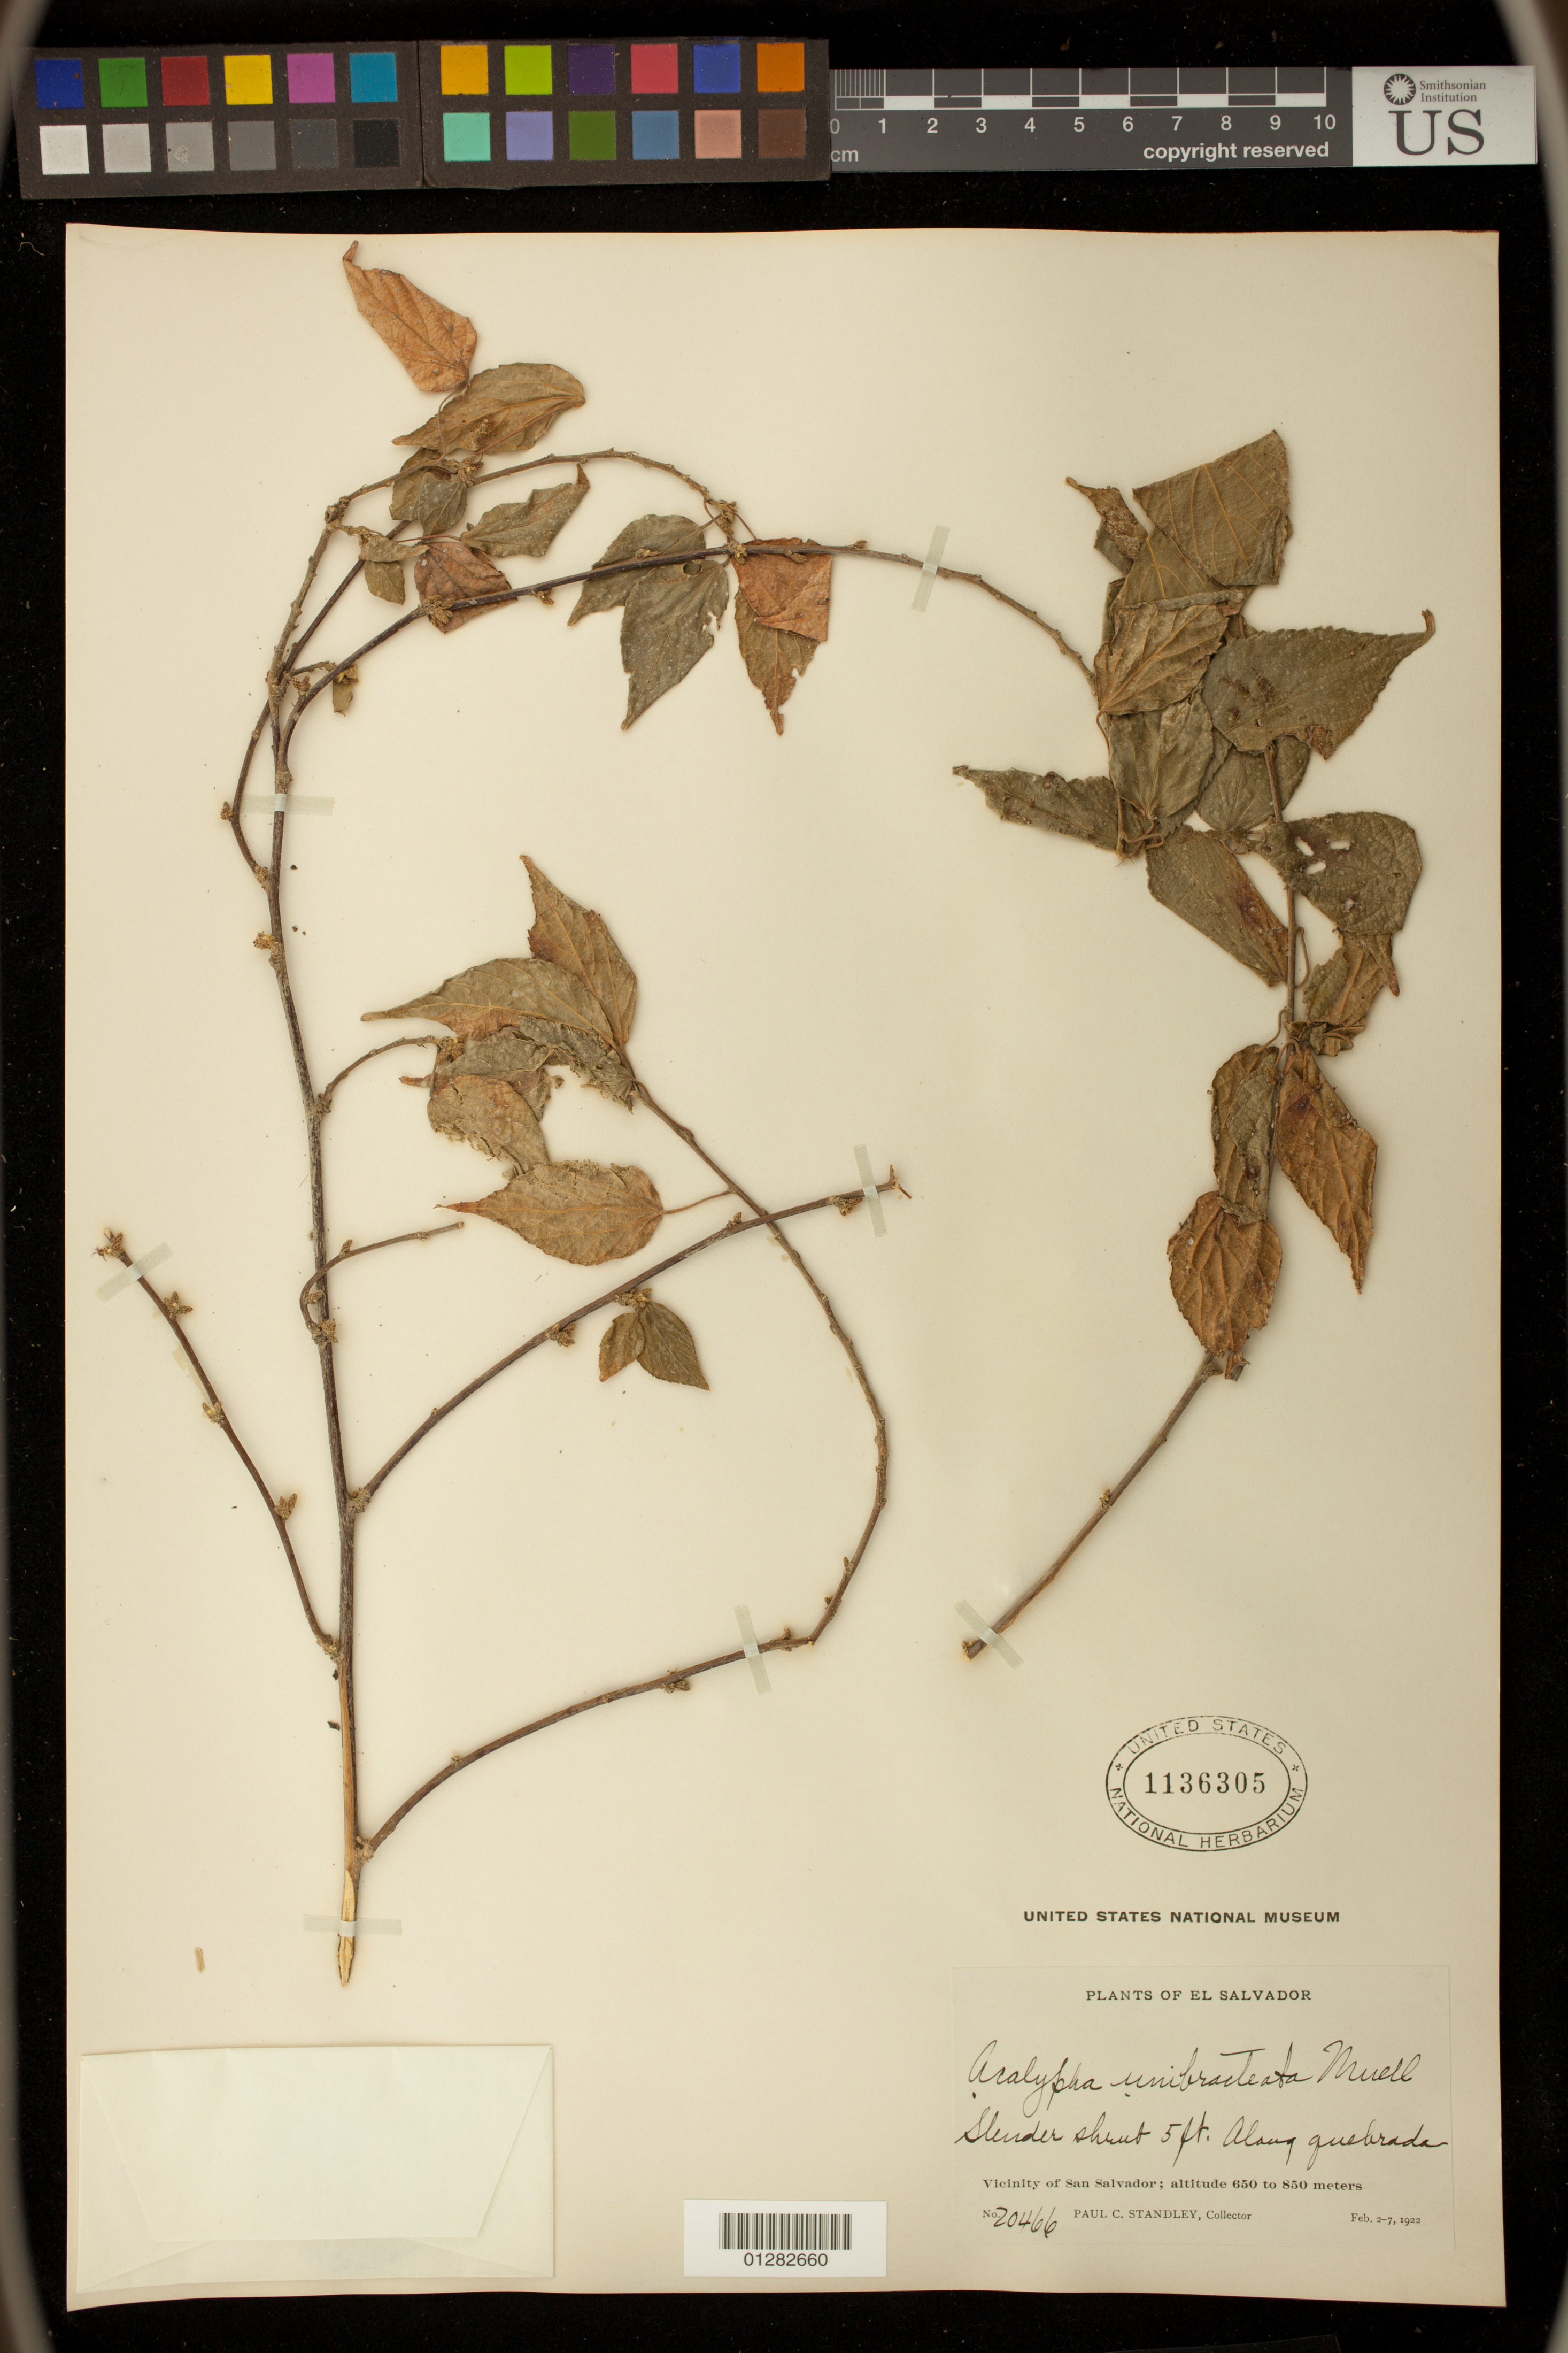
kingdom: Plantae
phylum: Tracheophyta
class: Magnoliopsida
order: Malpighiales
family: Euphorbiaceae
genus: Acalypha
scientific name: Acalypha unibracteata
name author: Müll. Arg.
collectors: C. A. Purpus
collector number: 20466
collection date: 1922-02-02/1922-02-07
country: El Salvador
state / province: San Salvador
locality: Vicinity of San Salvador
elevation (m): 198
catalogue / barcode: US 1136305